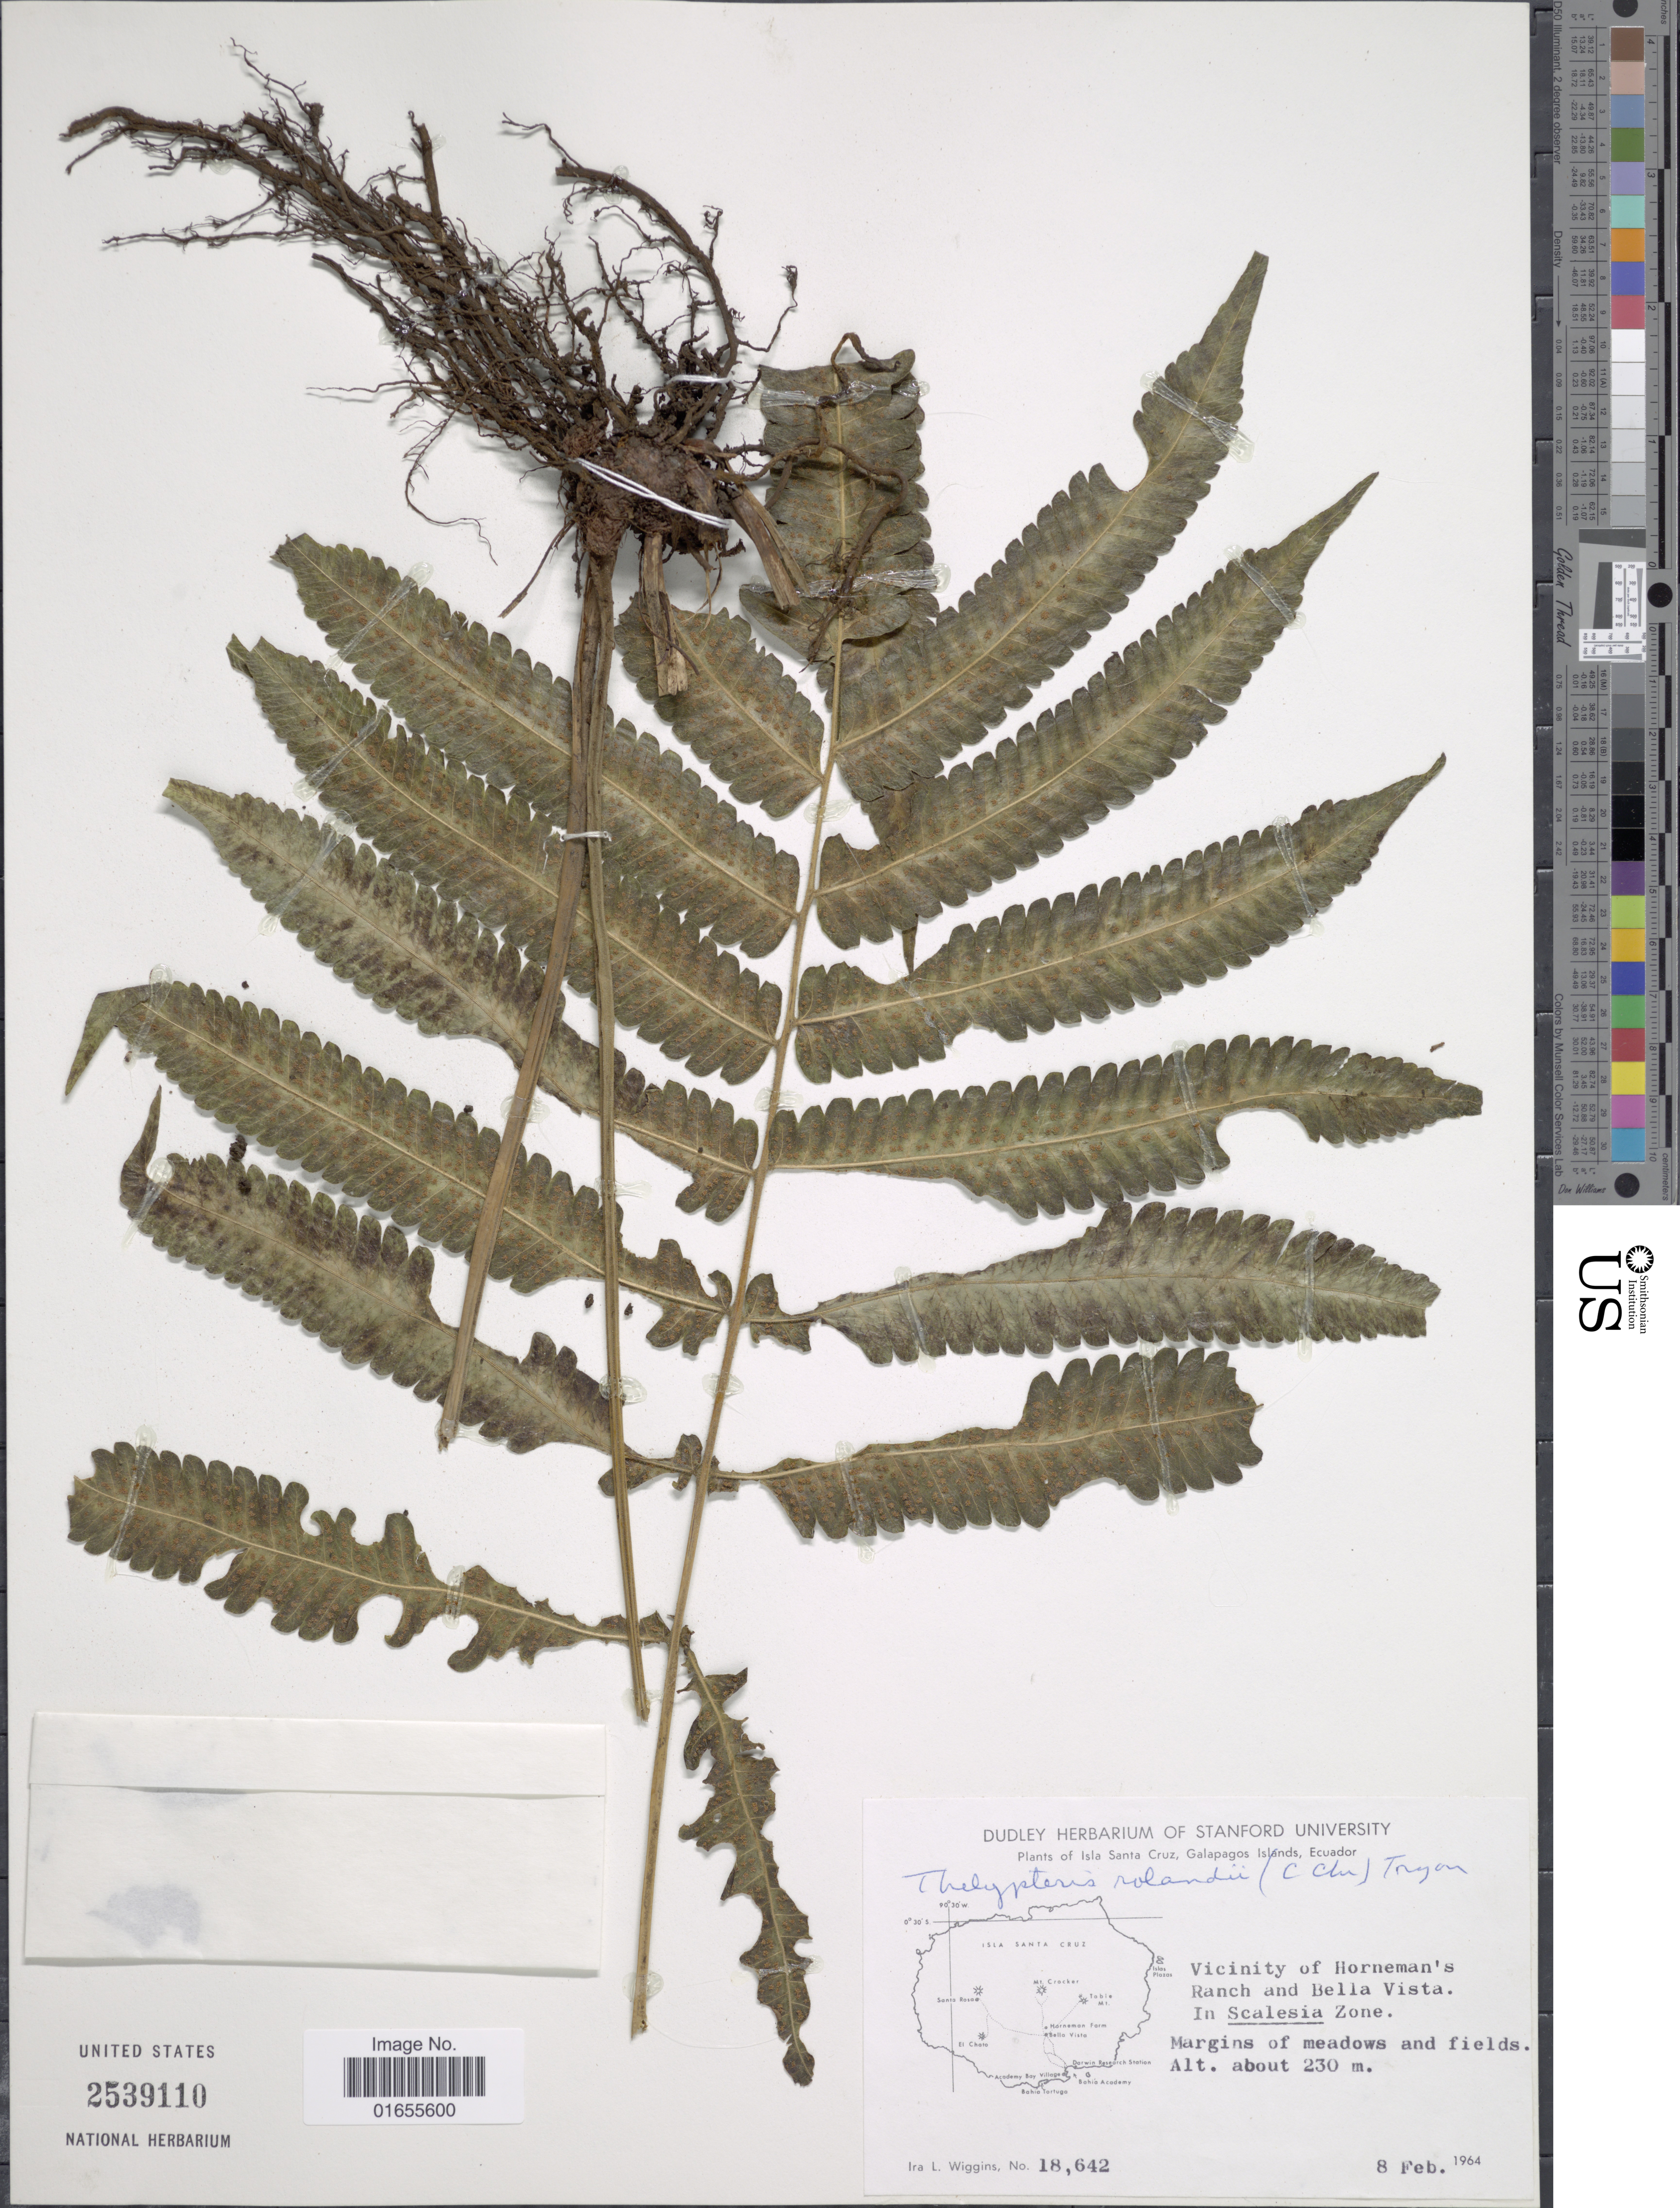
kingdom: Plantae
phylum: Tracheophyta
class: Polypodiopsida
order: Polypodiales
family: Thelypteridaceae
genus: Goniopteris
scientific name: Goniopteris rolandii (C. Chr.) comb. nov., ined 2015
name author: (C. Chr.)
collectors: I. L. Wiggins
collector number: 18.642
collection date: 1964-02-08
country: Ecuador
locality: Isla Santa Cruz, Galapagos, Vicinity of Horneman's, Ranch and Bella Vista. In Scalesia Zone, Margis of meadows and fields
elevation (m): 230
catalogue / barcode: US 2539110